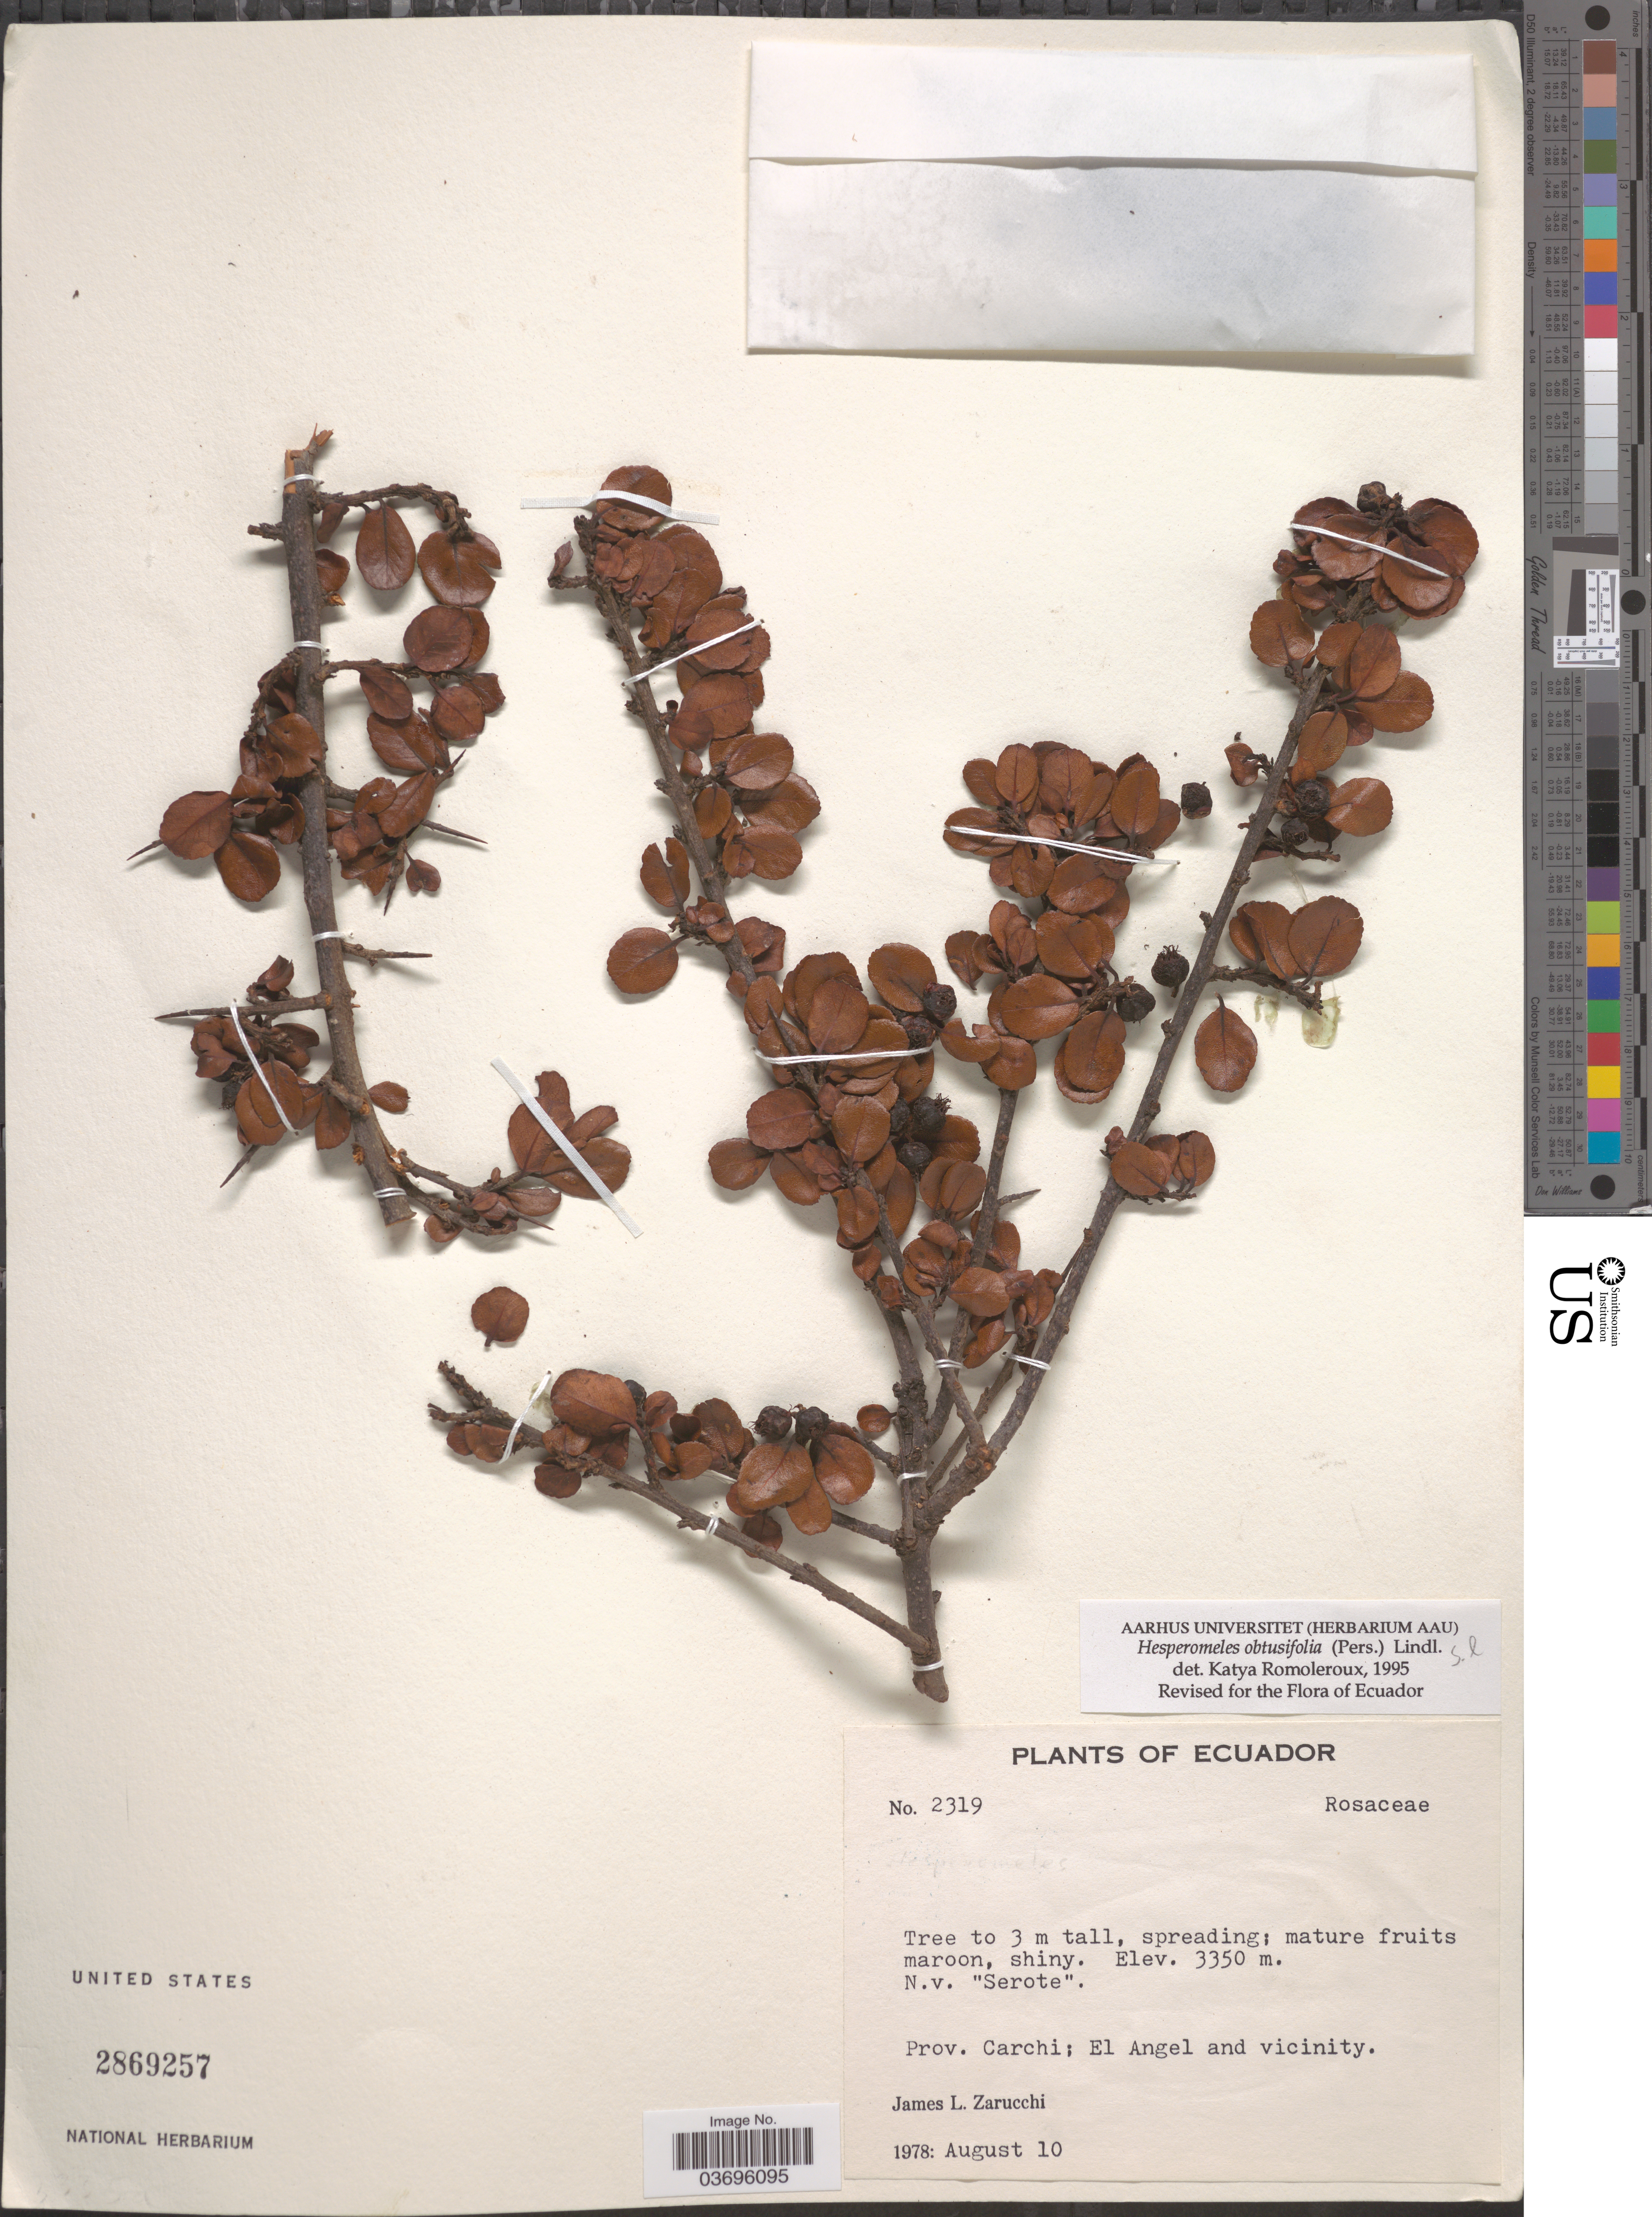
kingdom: Plantae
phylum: Tracheophyta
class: Magnoliopsida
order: Rosales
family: Rosaceae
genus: Hesperomeles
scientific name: Hesperomeles obtusifolia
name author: (Pers.) Lindl.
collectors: J. L. Zarucchi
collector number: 2319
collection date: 1978-08-10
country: Ecuador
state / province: Carchi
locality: El Angel and vicinity.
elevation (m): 3350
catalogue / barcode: US 2869257